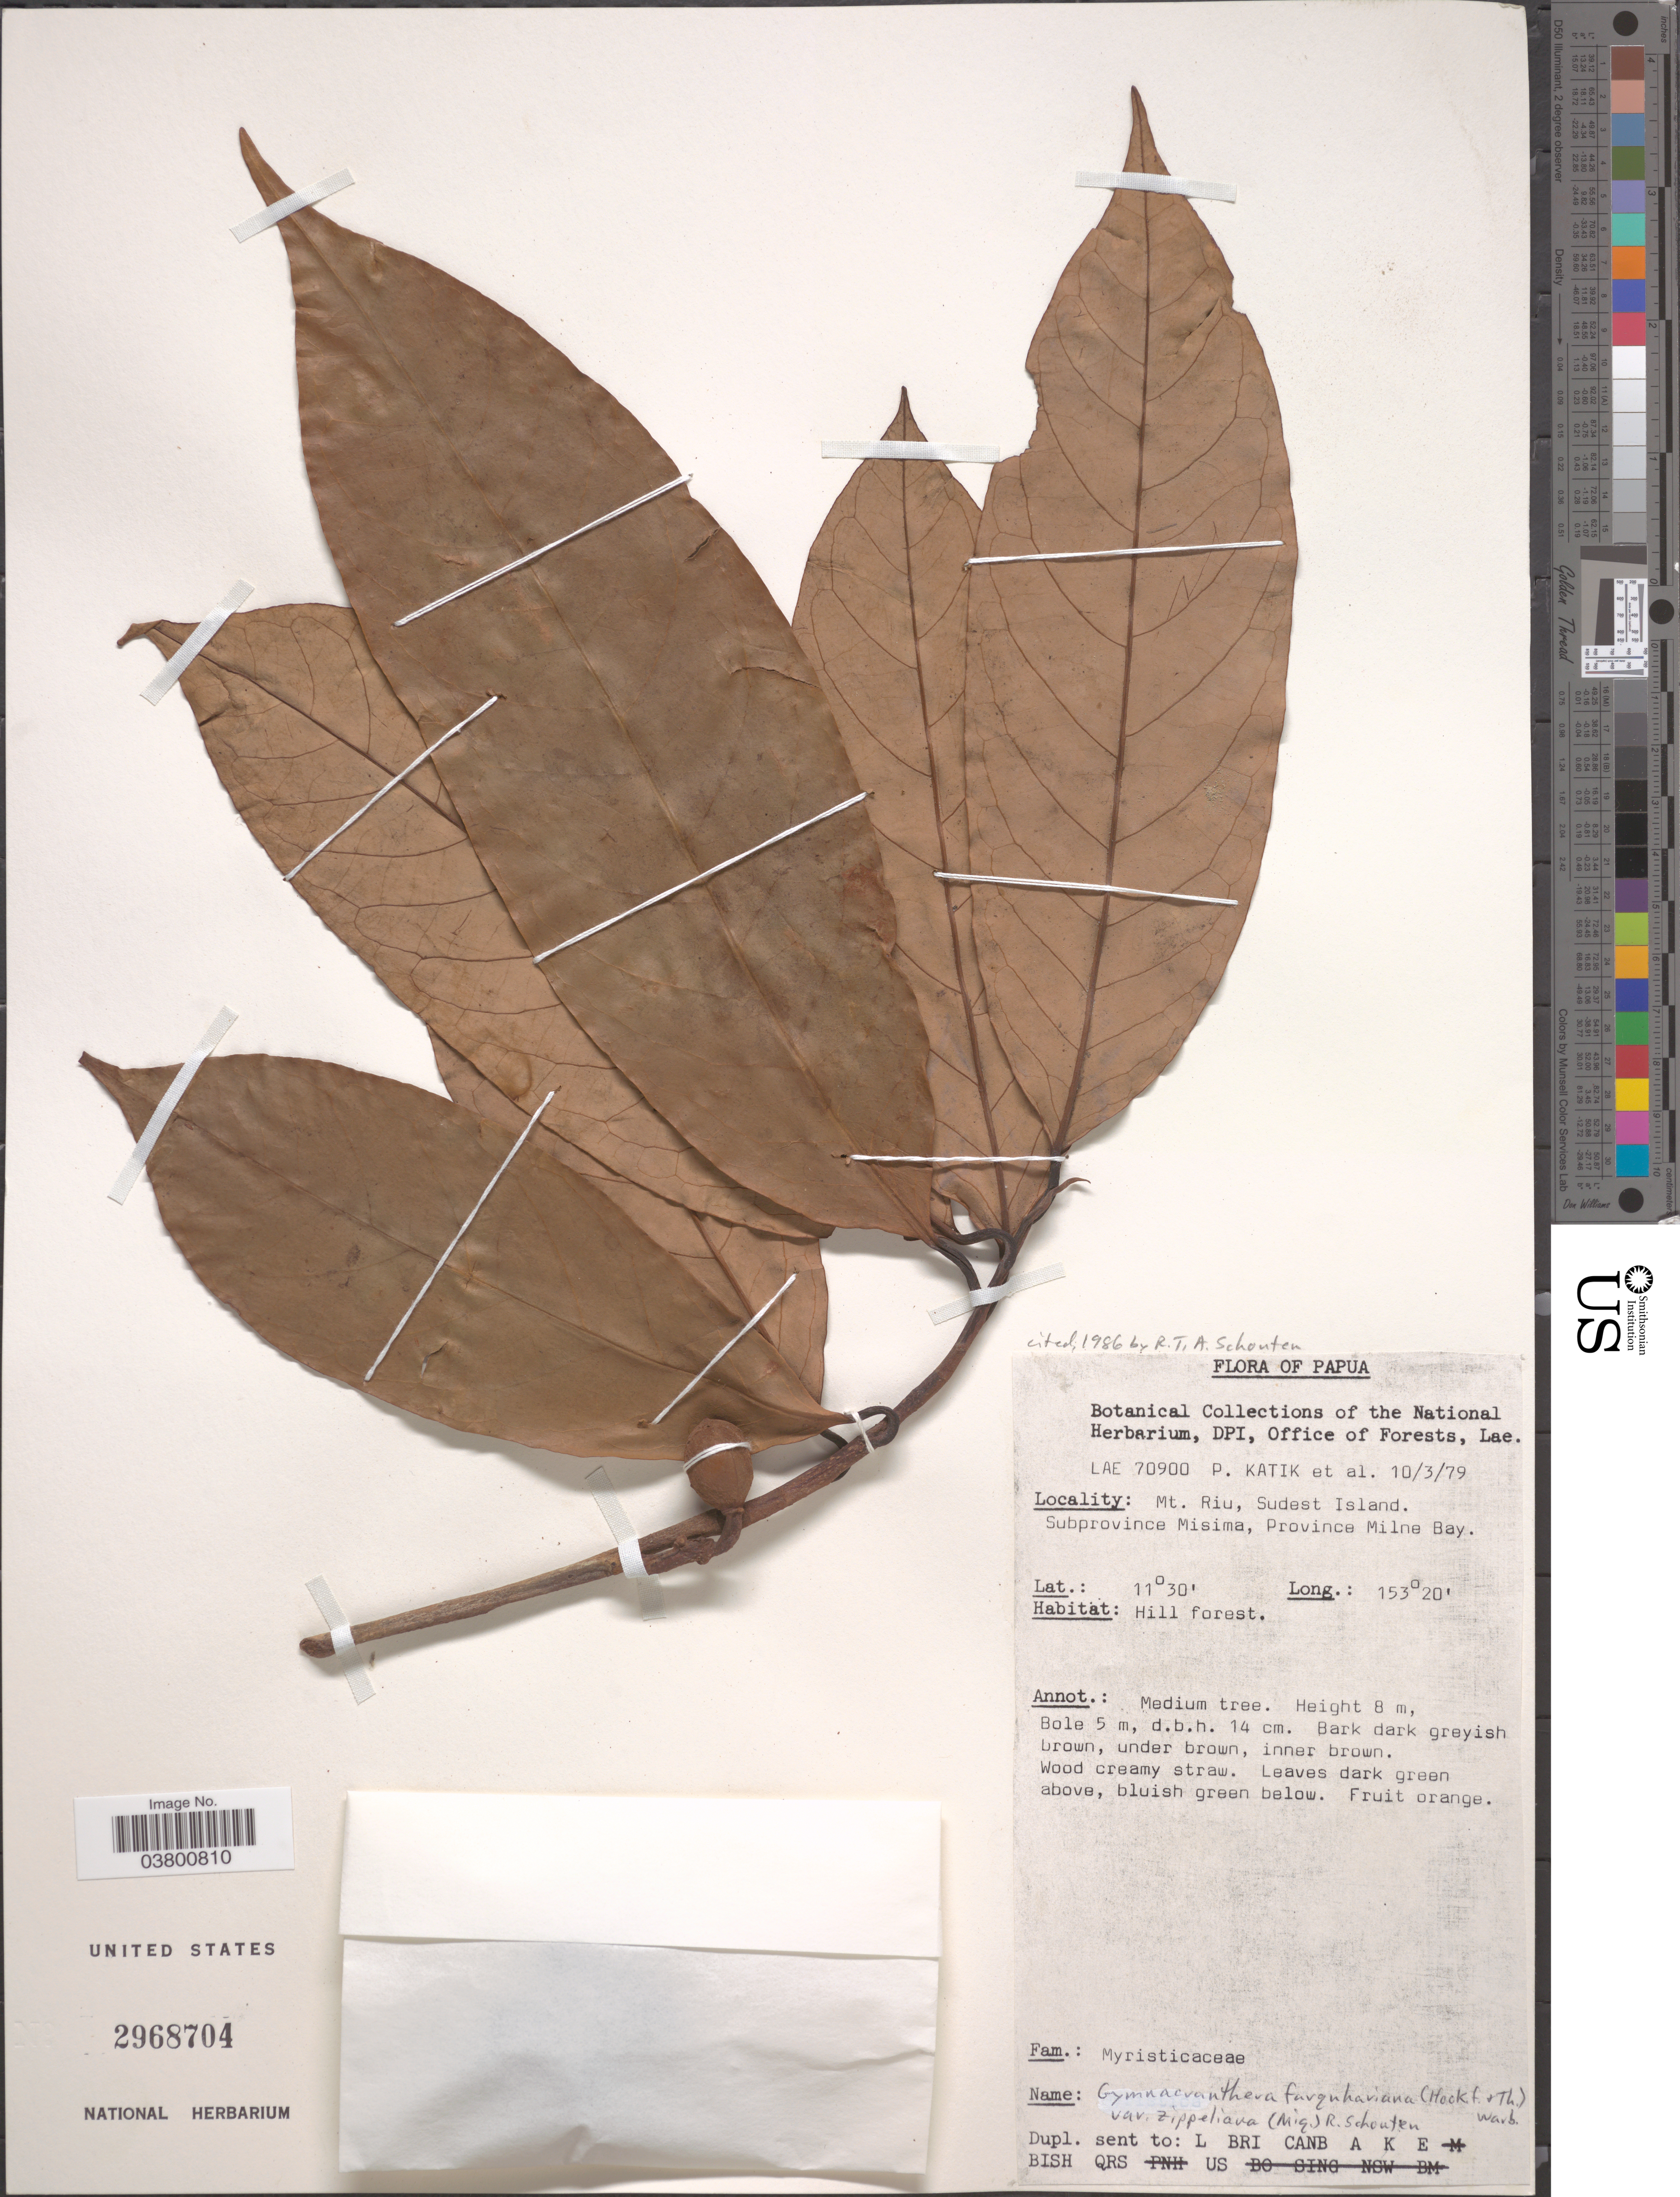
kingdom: Plantae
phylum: Tracheophyta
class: Magnoliopsida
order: Magnoliales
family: Myristicaceae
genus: Gymnacranthera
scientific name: Gymnacranthera farquhariana var. zippeliana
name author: (Miq.) R.T.A. Schouten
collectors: P. Katik & et al.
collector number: LAE 70900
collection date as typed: Transcribed d/m/y: 10/3/79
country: Papua New Guinea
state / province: Milne Bay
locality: Papua. Mt. Riu, Sudest Island. Subprovince Misima.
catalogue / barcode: US 2968704